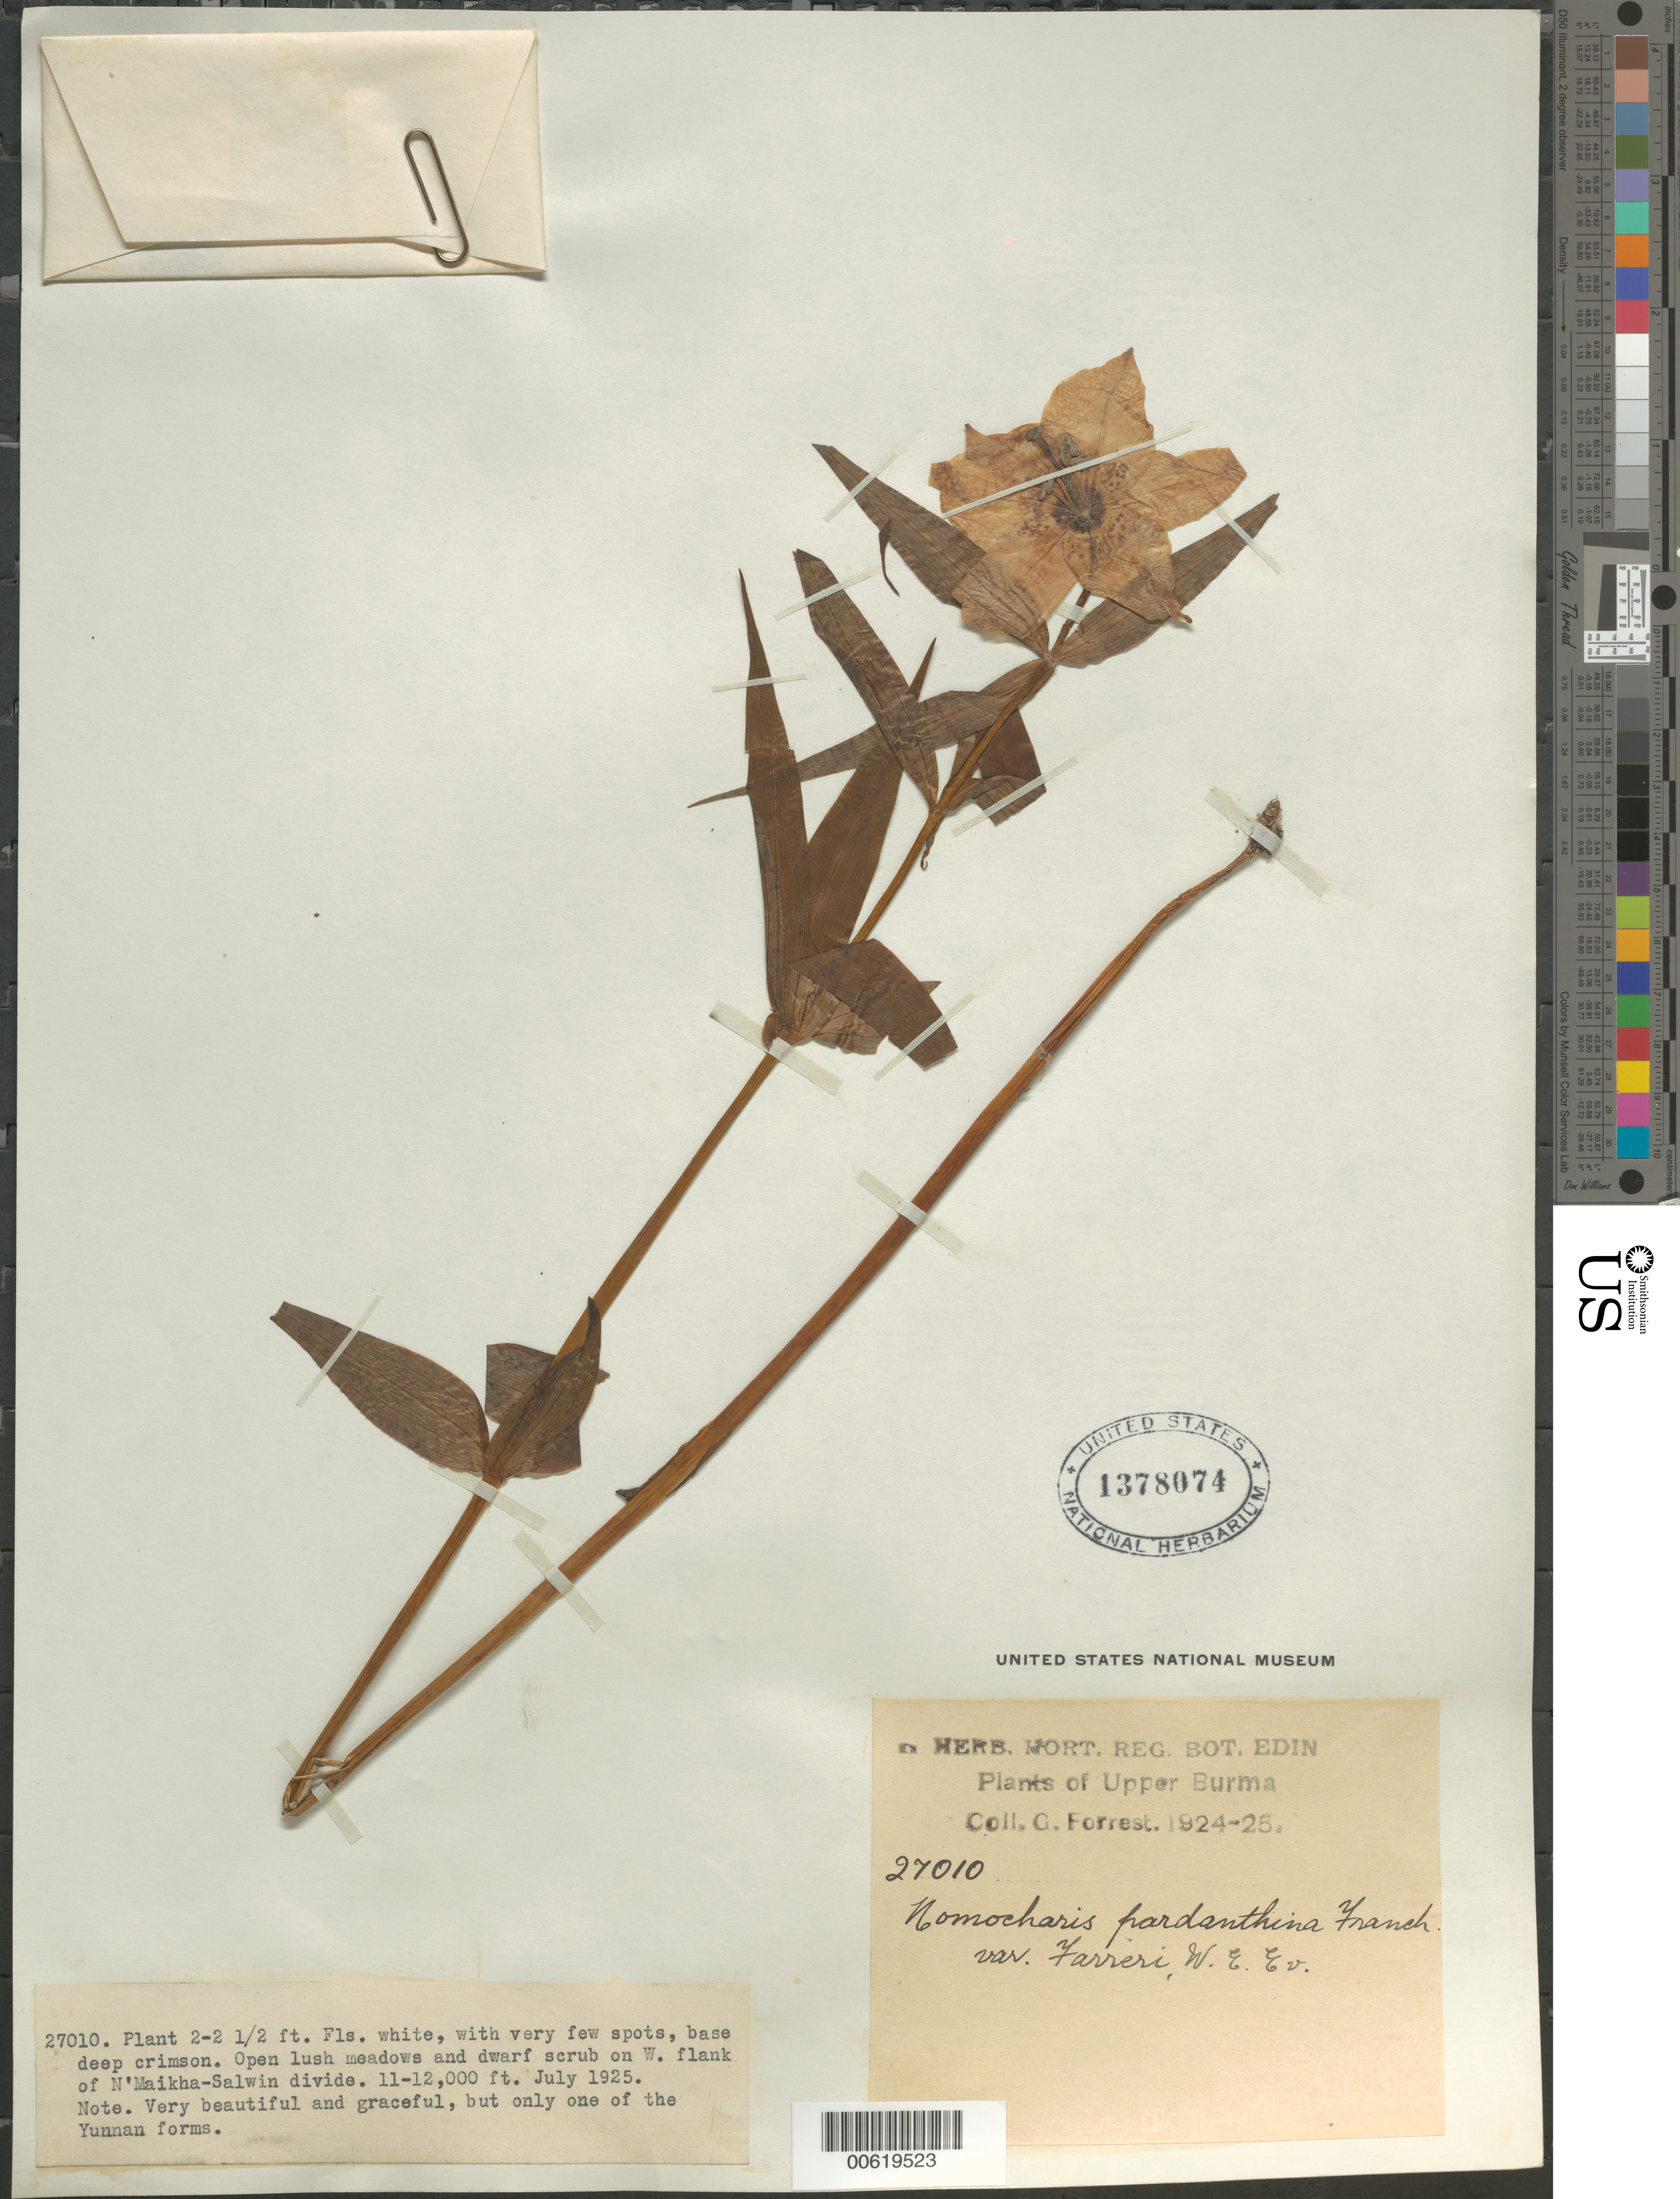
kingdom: Plantae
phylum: Tracheophyta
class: Liliopsida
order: Liliales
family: Liliaceae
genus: Lilium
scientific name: Lilium sp.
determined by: Strong, M. T., (US), Smithsonian Institution - National Museum of Natural History (UNITED STATES)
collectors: G. Forrest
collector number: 27010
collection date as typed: Jul 1925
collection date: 1925-07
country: Myanmar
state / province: Kachin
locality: On W. flank of N' Maikha-Salwin divide.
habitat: Open lush meadows and dwarf scrub, but only one of the Yunnan forms.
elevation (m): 3353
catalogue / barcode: US 1378074